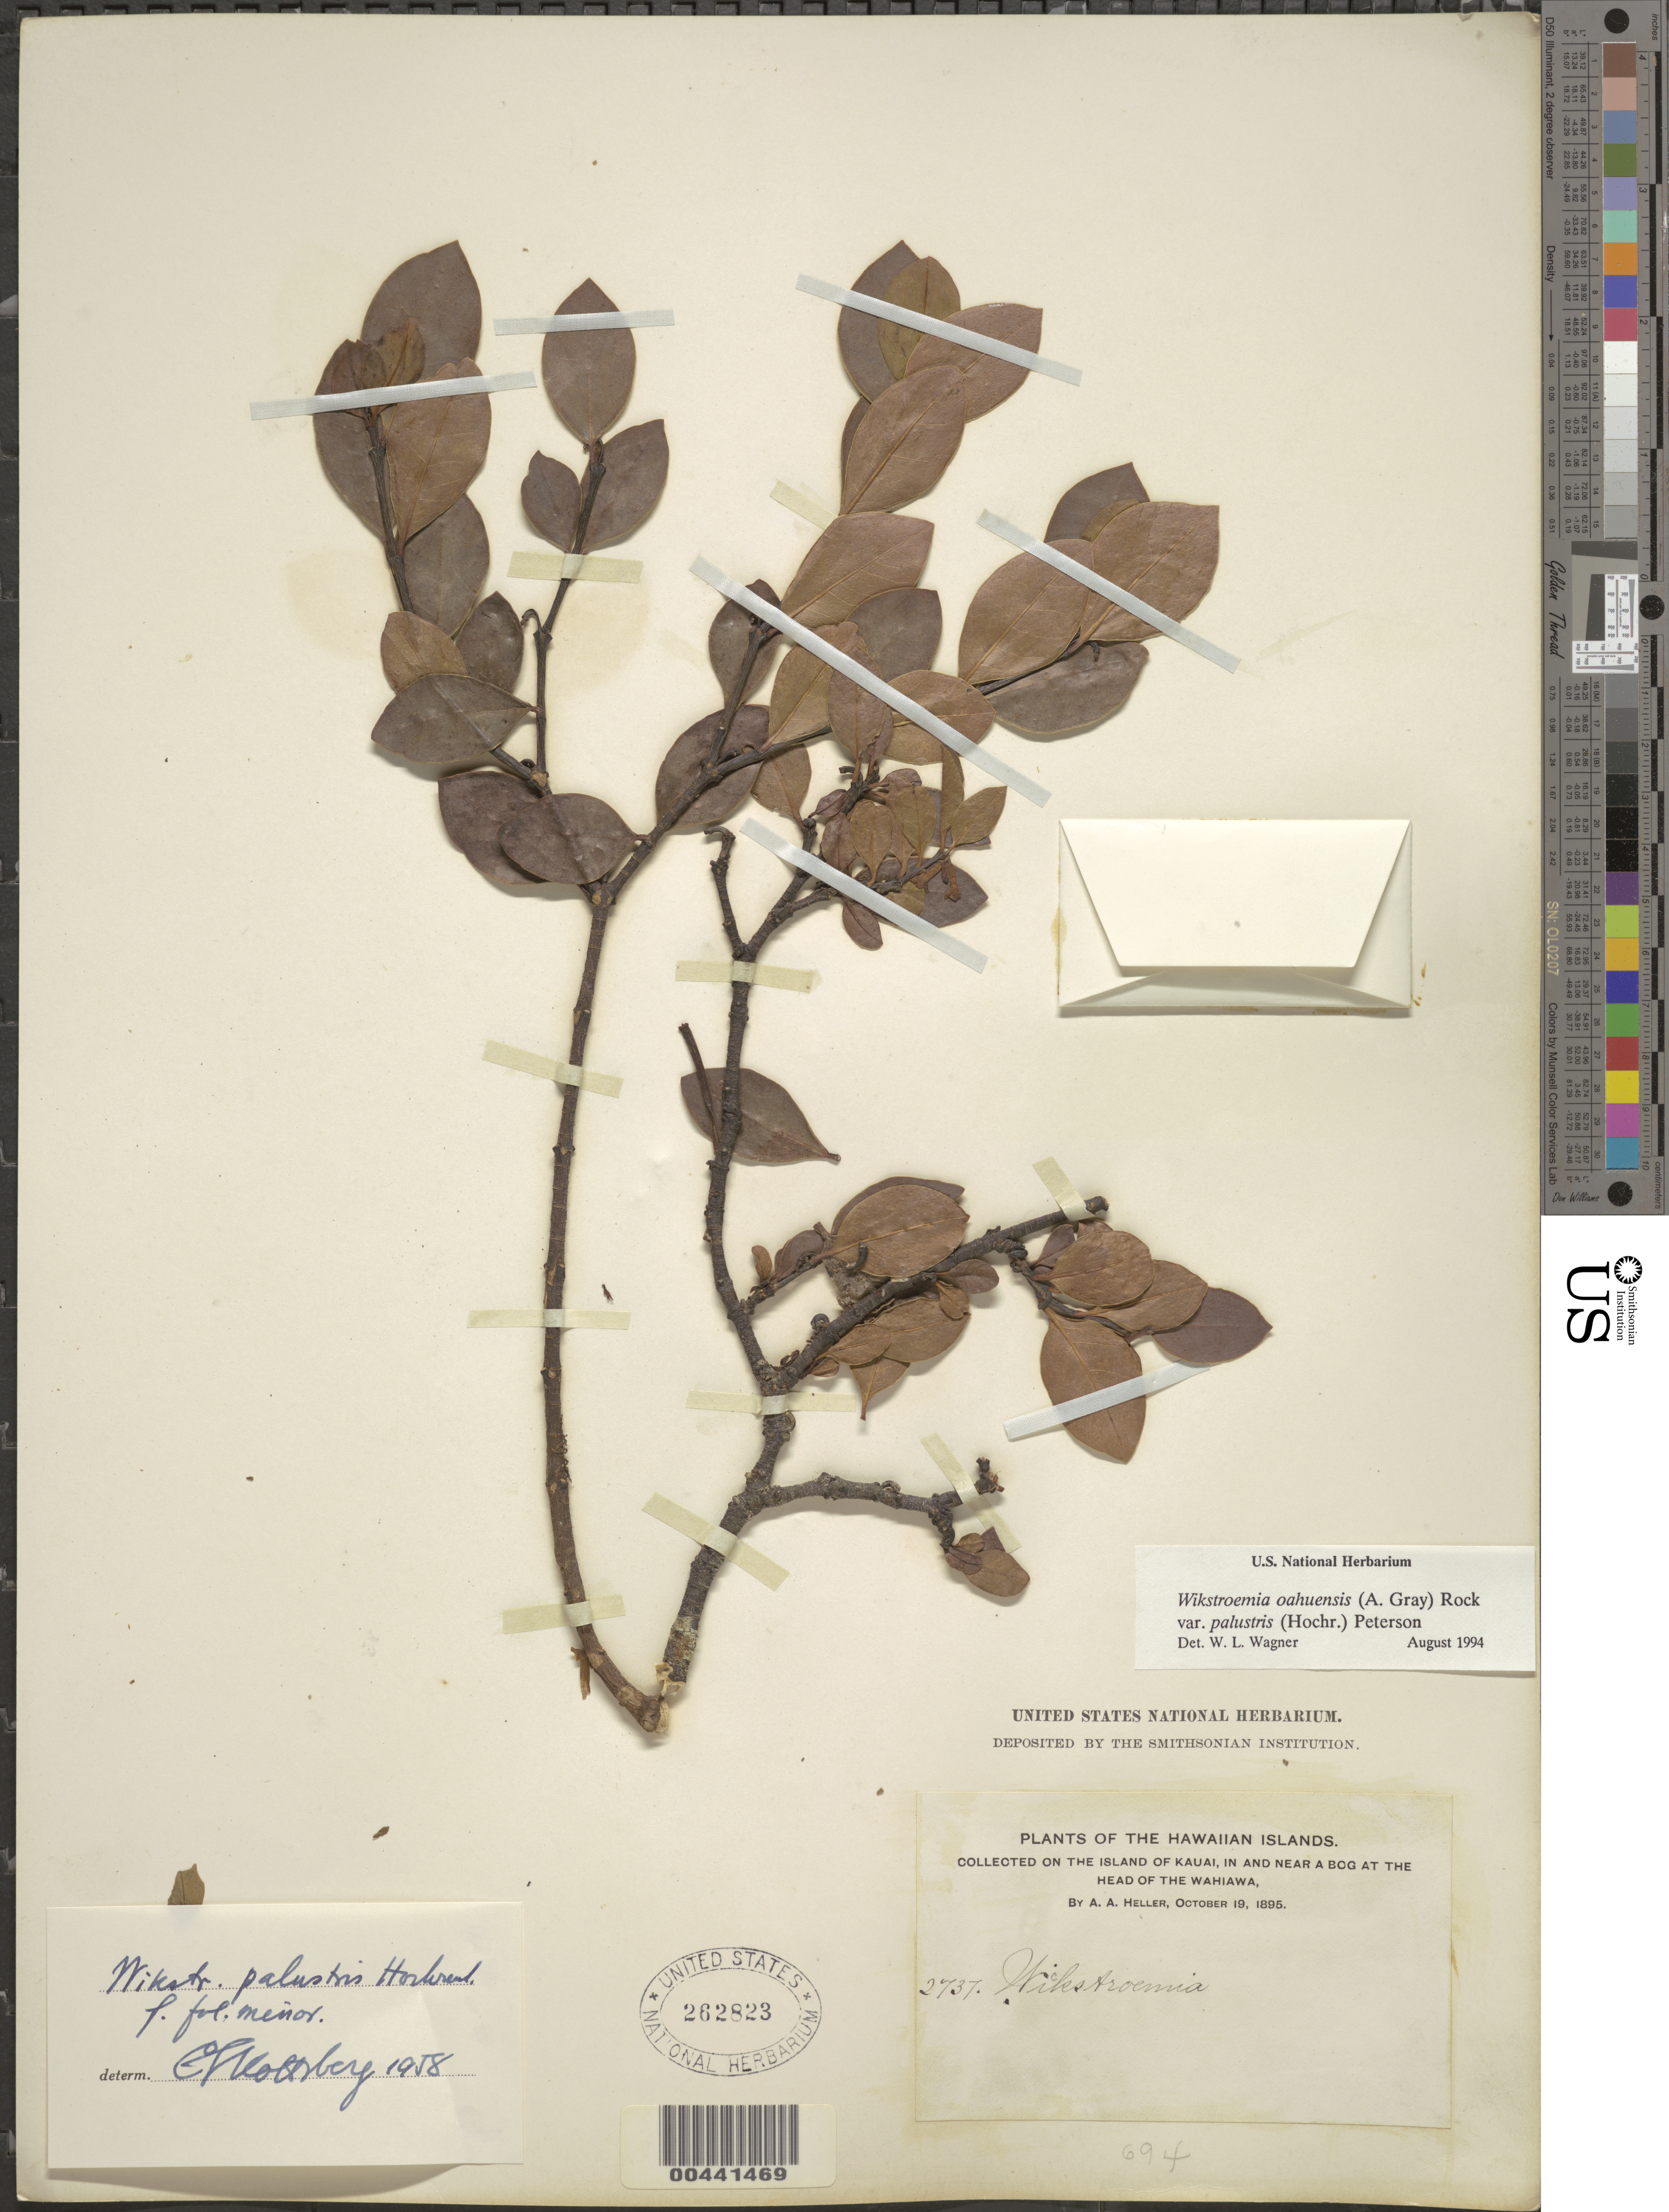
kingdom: Plantae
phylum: Tracheophyta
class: Magnoliopsida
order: Malvales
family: Thymelaeaceae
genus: Wikstroemia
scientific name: Wikstroemia oahuensis var. palustris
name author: (Hochr.) B. Peterson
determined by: Wagner, W. L., (BOT), Smithsonian Institution - National Museum of Natural History (UNITED STATES)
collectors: A. A. Heller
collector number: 2737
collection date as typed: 19 Oct 1895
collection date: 1895-10-19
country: United States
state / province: Hawaii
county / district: Kauai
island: Kaua'i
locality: In and near a bog at the head of the Wahiawa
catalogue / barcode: US 262823